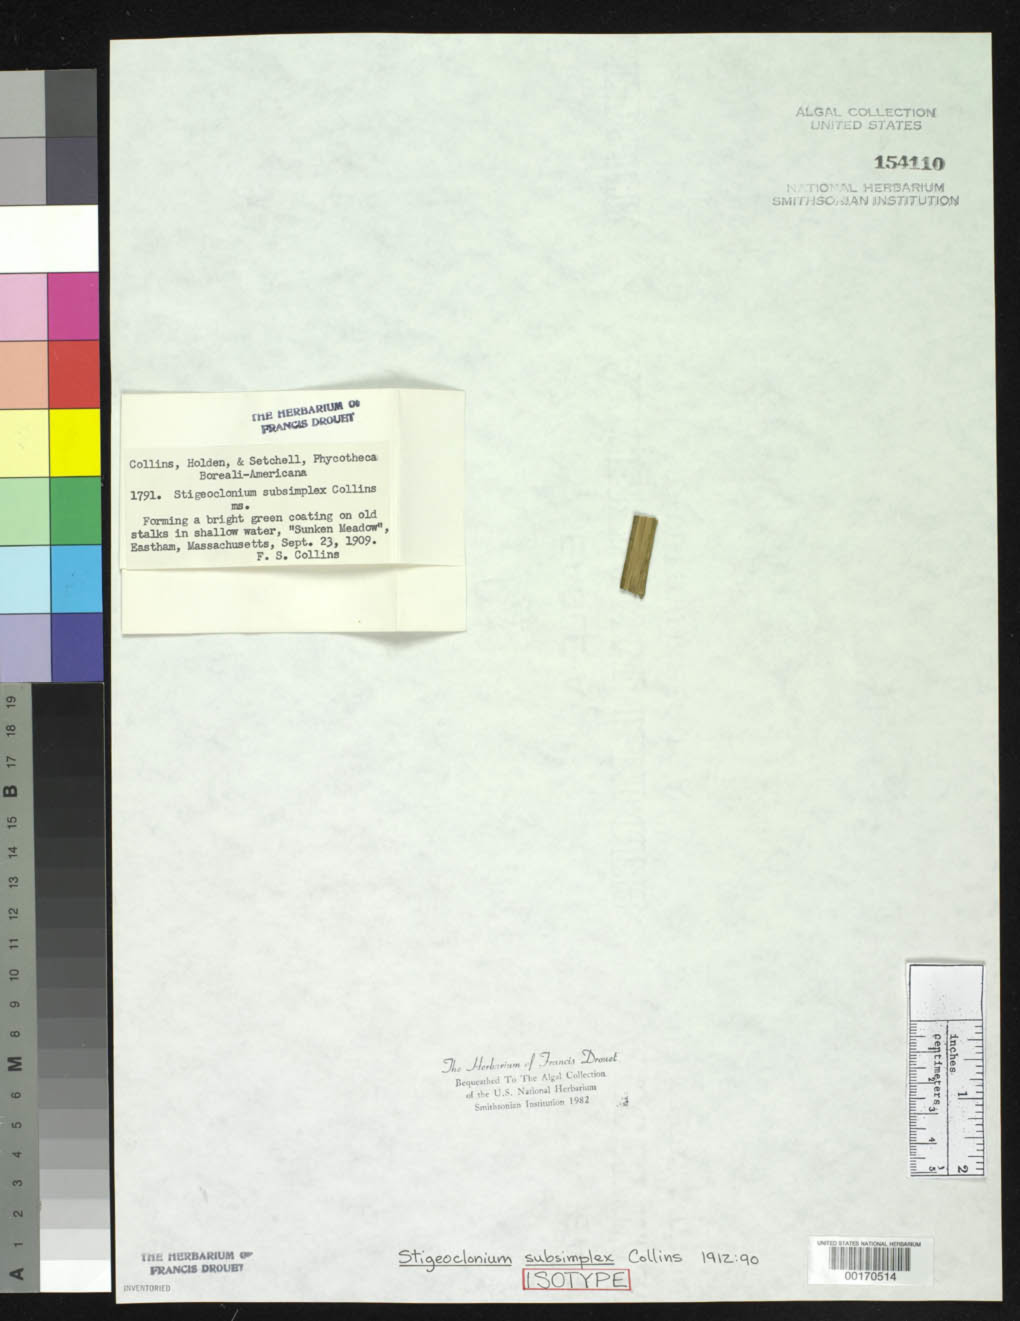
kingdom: Plantae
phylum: Chlorophyta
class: Chlorophyceae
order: Chaetophorales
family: Chaetophoraceae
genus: Stigeoclonium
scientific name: Stigeoclonium subsimplex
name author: Collins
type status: Isotype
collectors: F. Collins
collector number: PB-A 1791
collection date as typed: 23 Sep 1909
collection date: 1909-09-23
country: United States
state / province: Massachusetts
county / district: Barnstable County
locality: Eastham, Sunken Meadow.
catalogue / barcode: US 154110